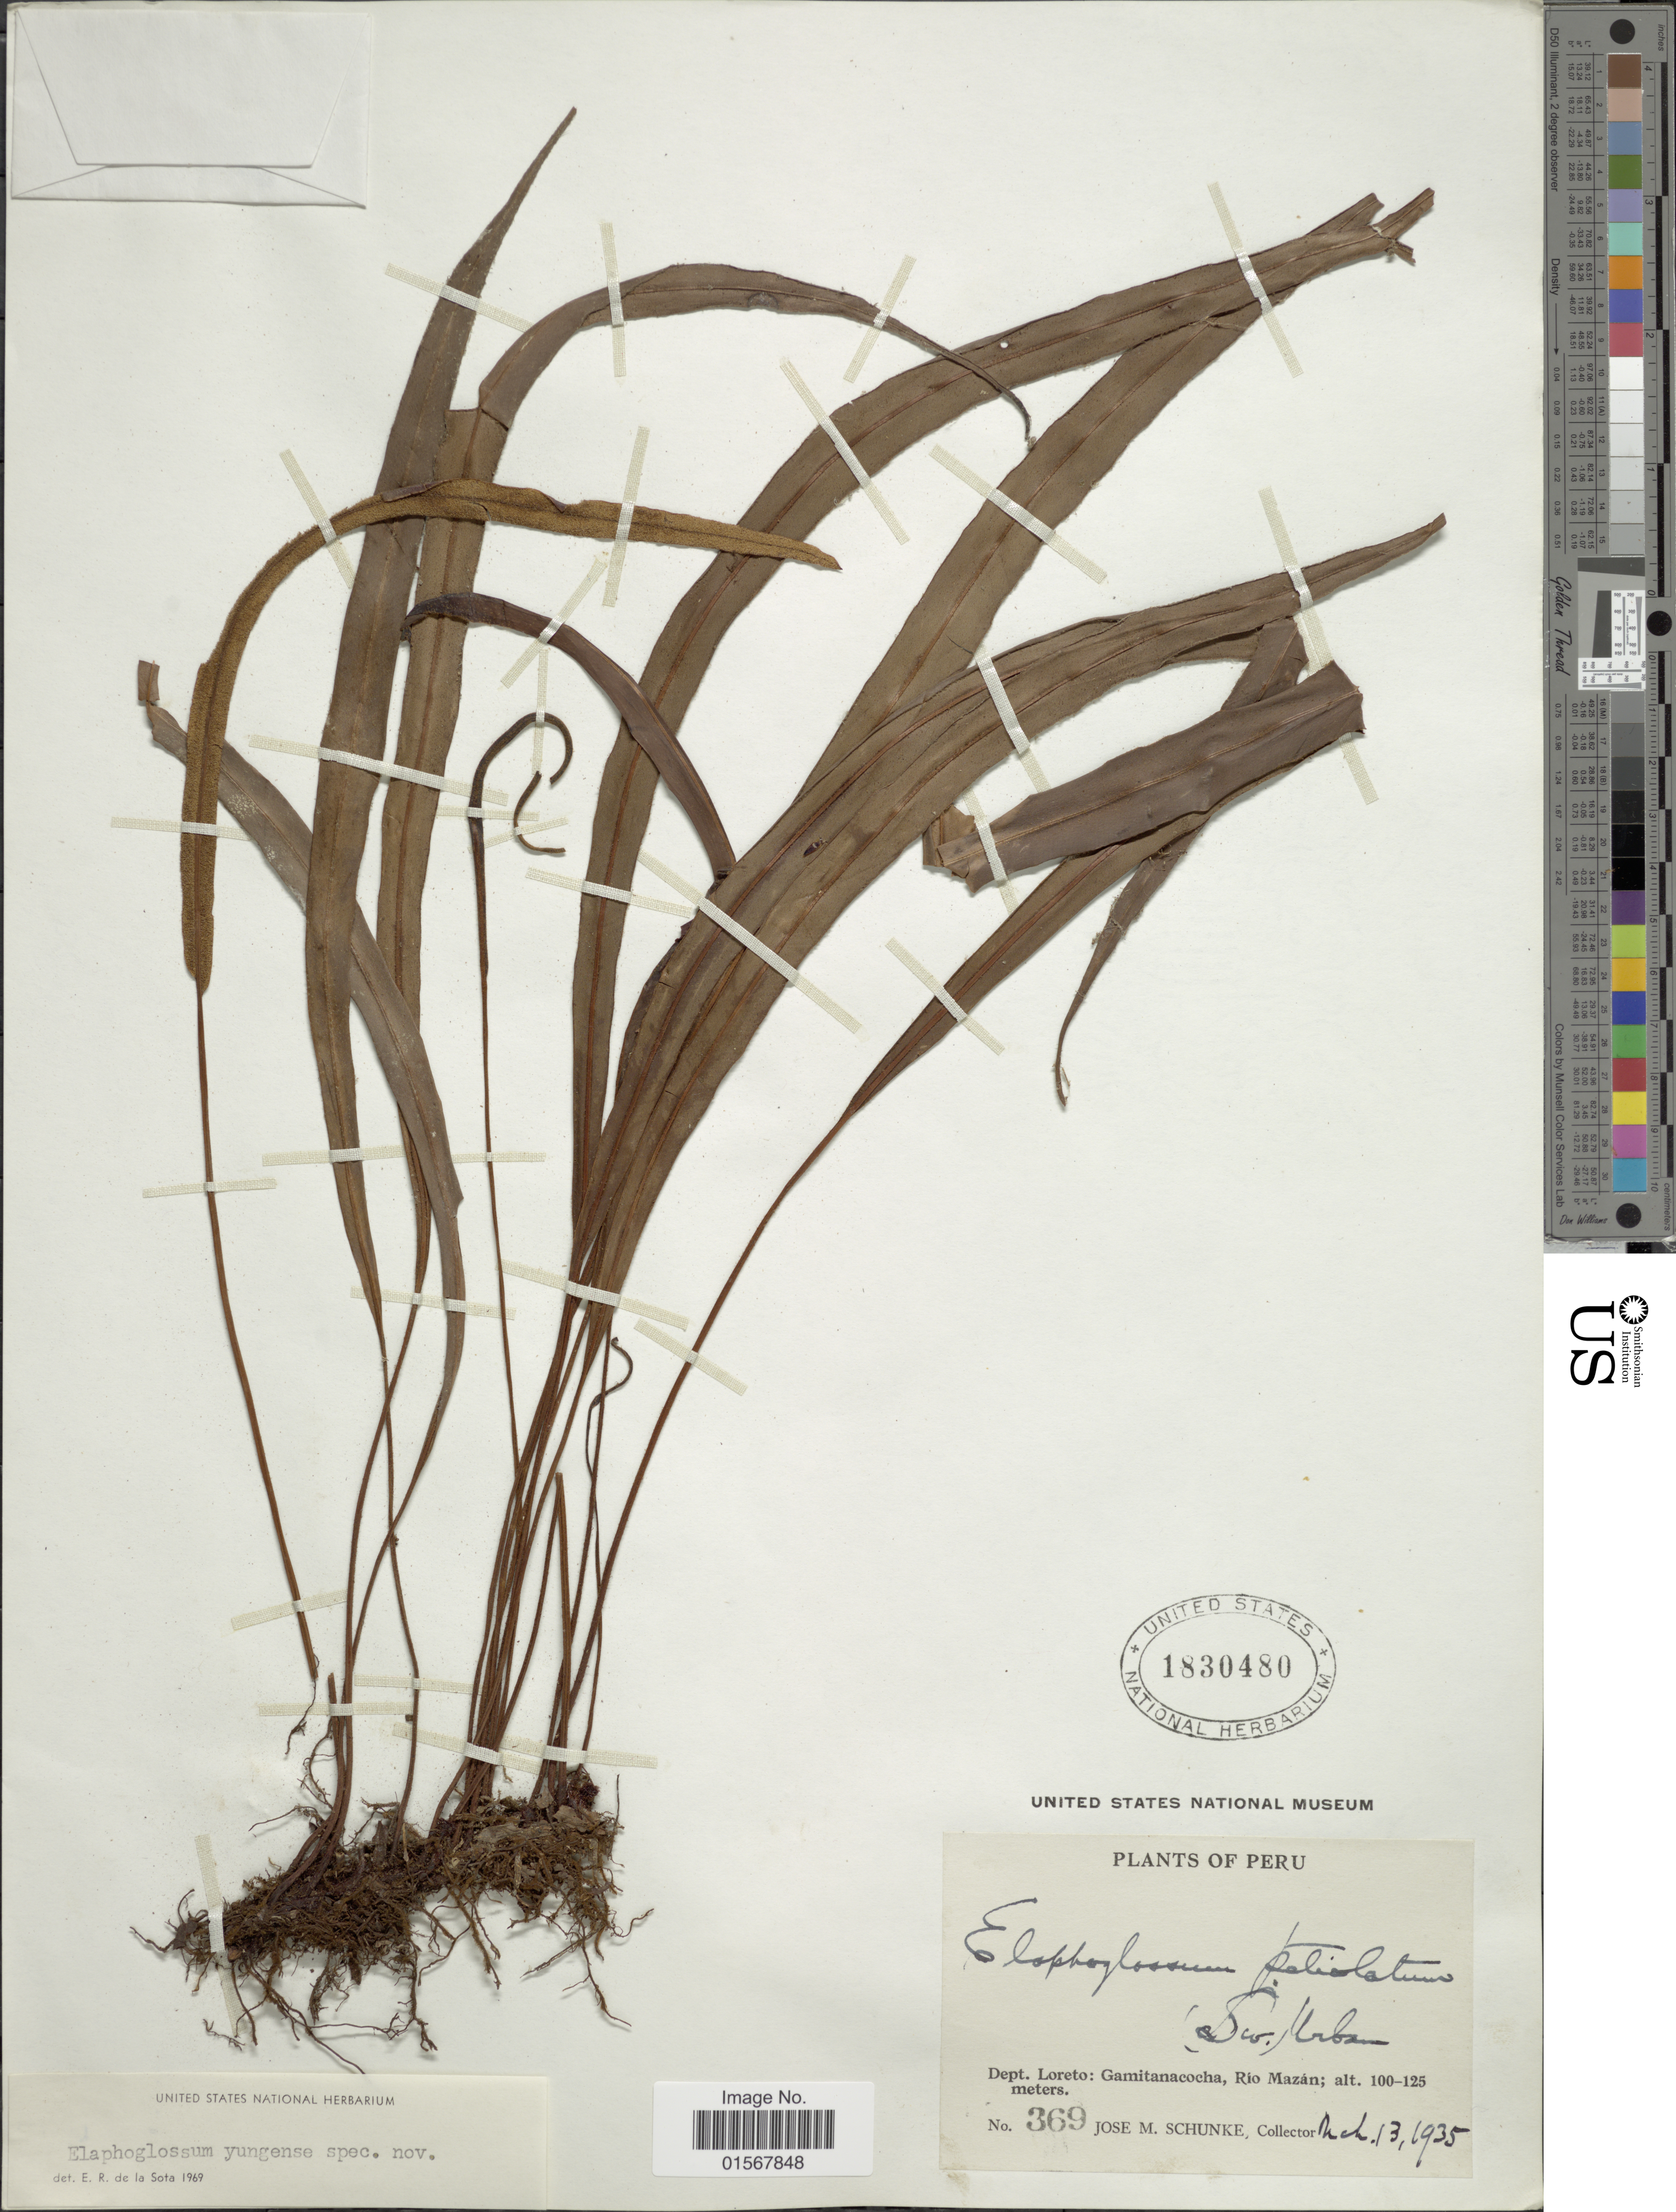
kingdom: Plantae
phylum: Tracheophyta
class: Polypodiopsida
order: Polypodiales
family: Dryopteridaceae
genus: Elaphoglossum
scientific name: Elaphoglossum yungense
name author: de la Sota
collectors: J. M. Schunke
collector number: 369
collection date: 1935-03-13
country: Peru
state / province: Loreto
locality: Dept. Loreto: Gamitanacocha, Rio Mazan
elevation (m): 100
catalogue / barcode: US 1830480